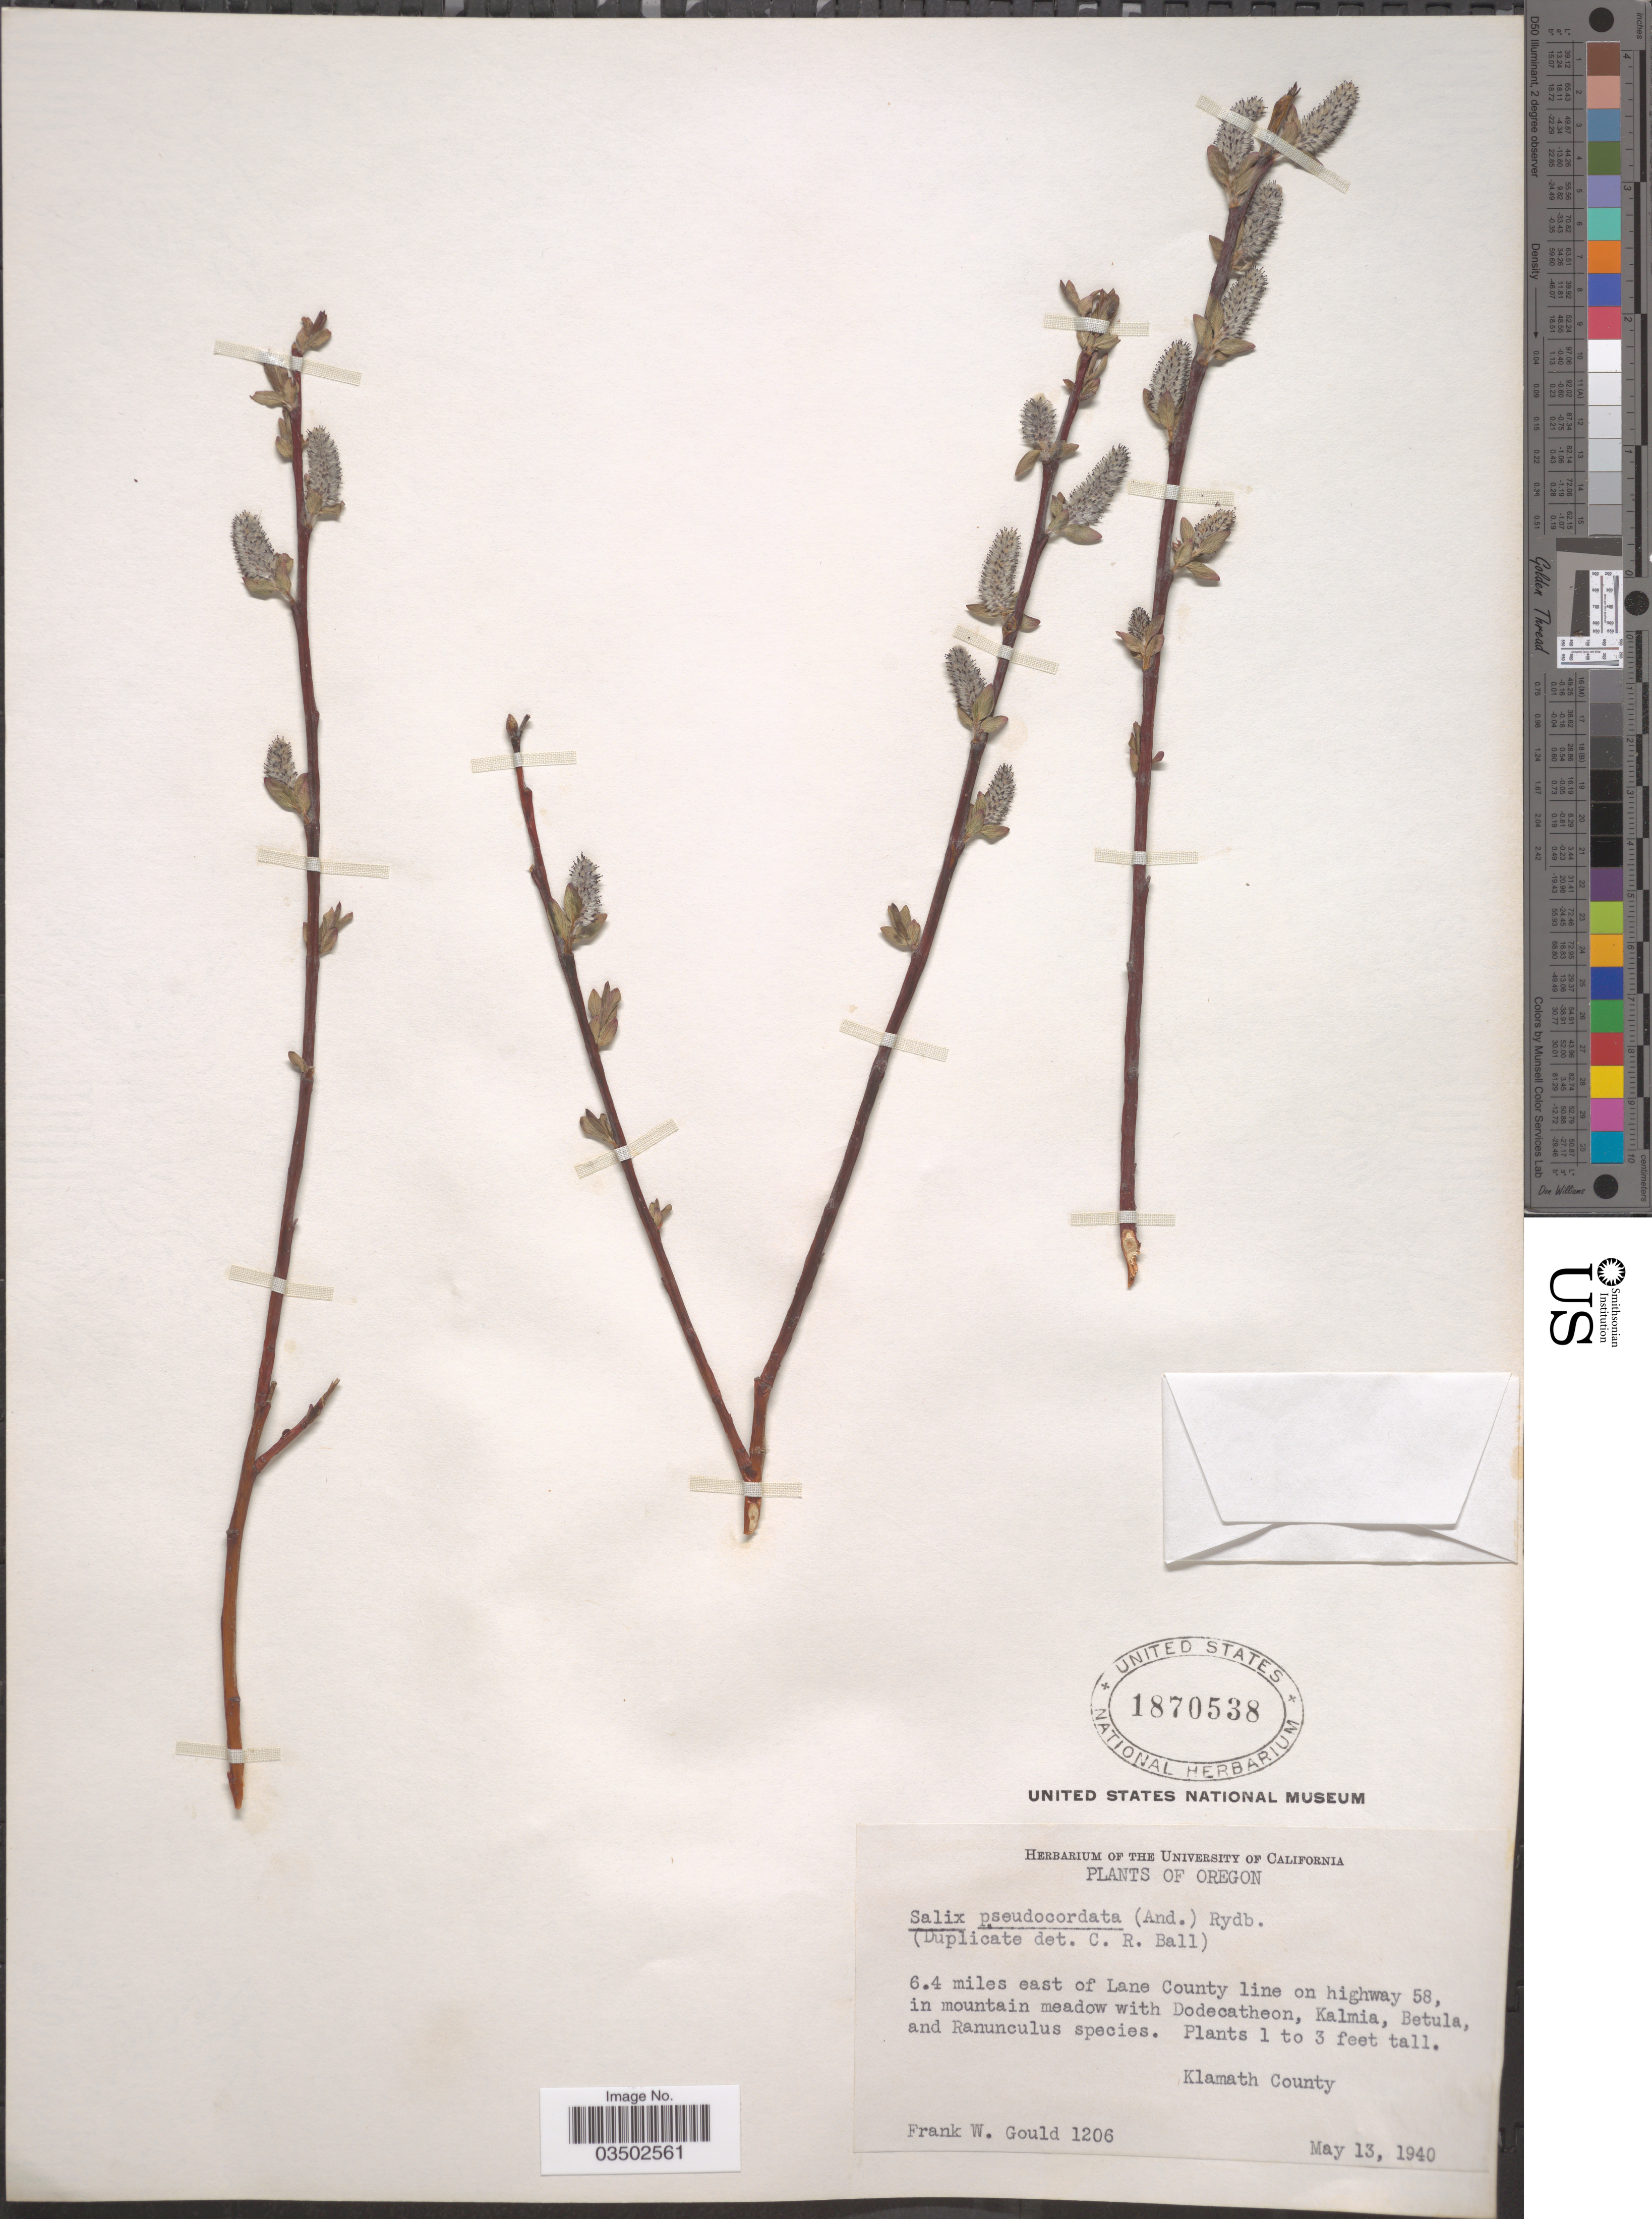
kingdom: Plantae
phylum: Tracheophyta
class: Magnoliopsida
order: Malpighiales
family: Salicaceae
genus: Salix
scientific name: Salix pseudocordata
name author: (Andersson) Andersson ex Rydb.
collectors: F. W. Gould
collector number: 1206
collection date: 1940-05-13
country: United States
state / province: Oregon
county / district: Klamath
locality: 6.4 miles east of Lane County line on highway 58, in mountain meadow. Klamath County.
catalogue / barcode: US 1870538